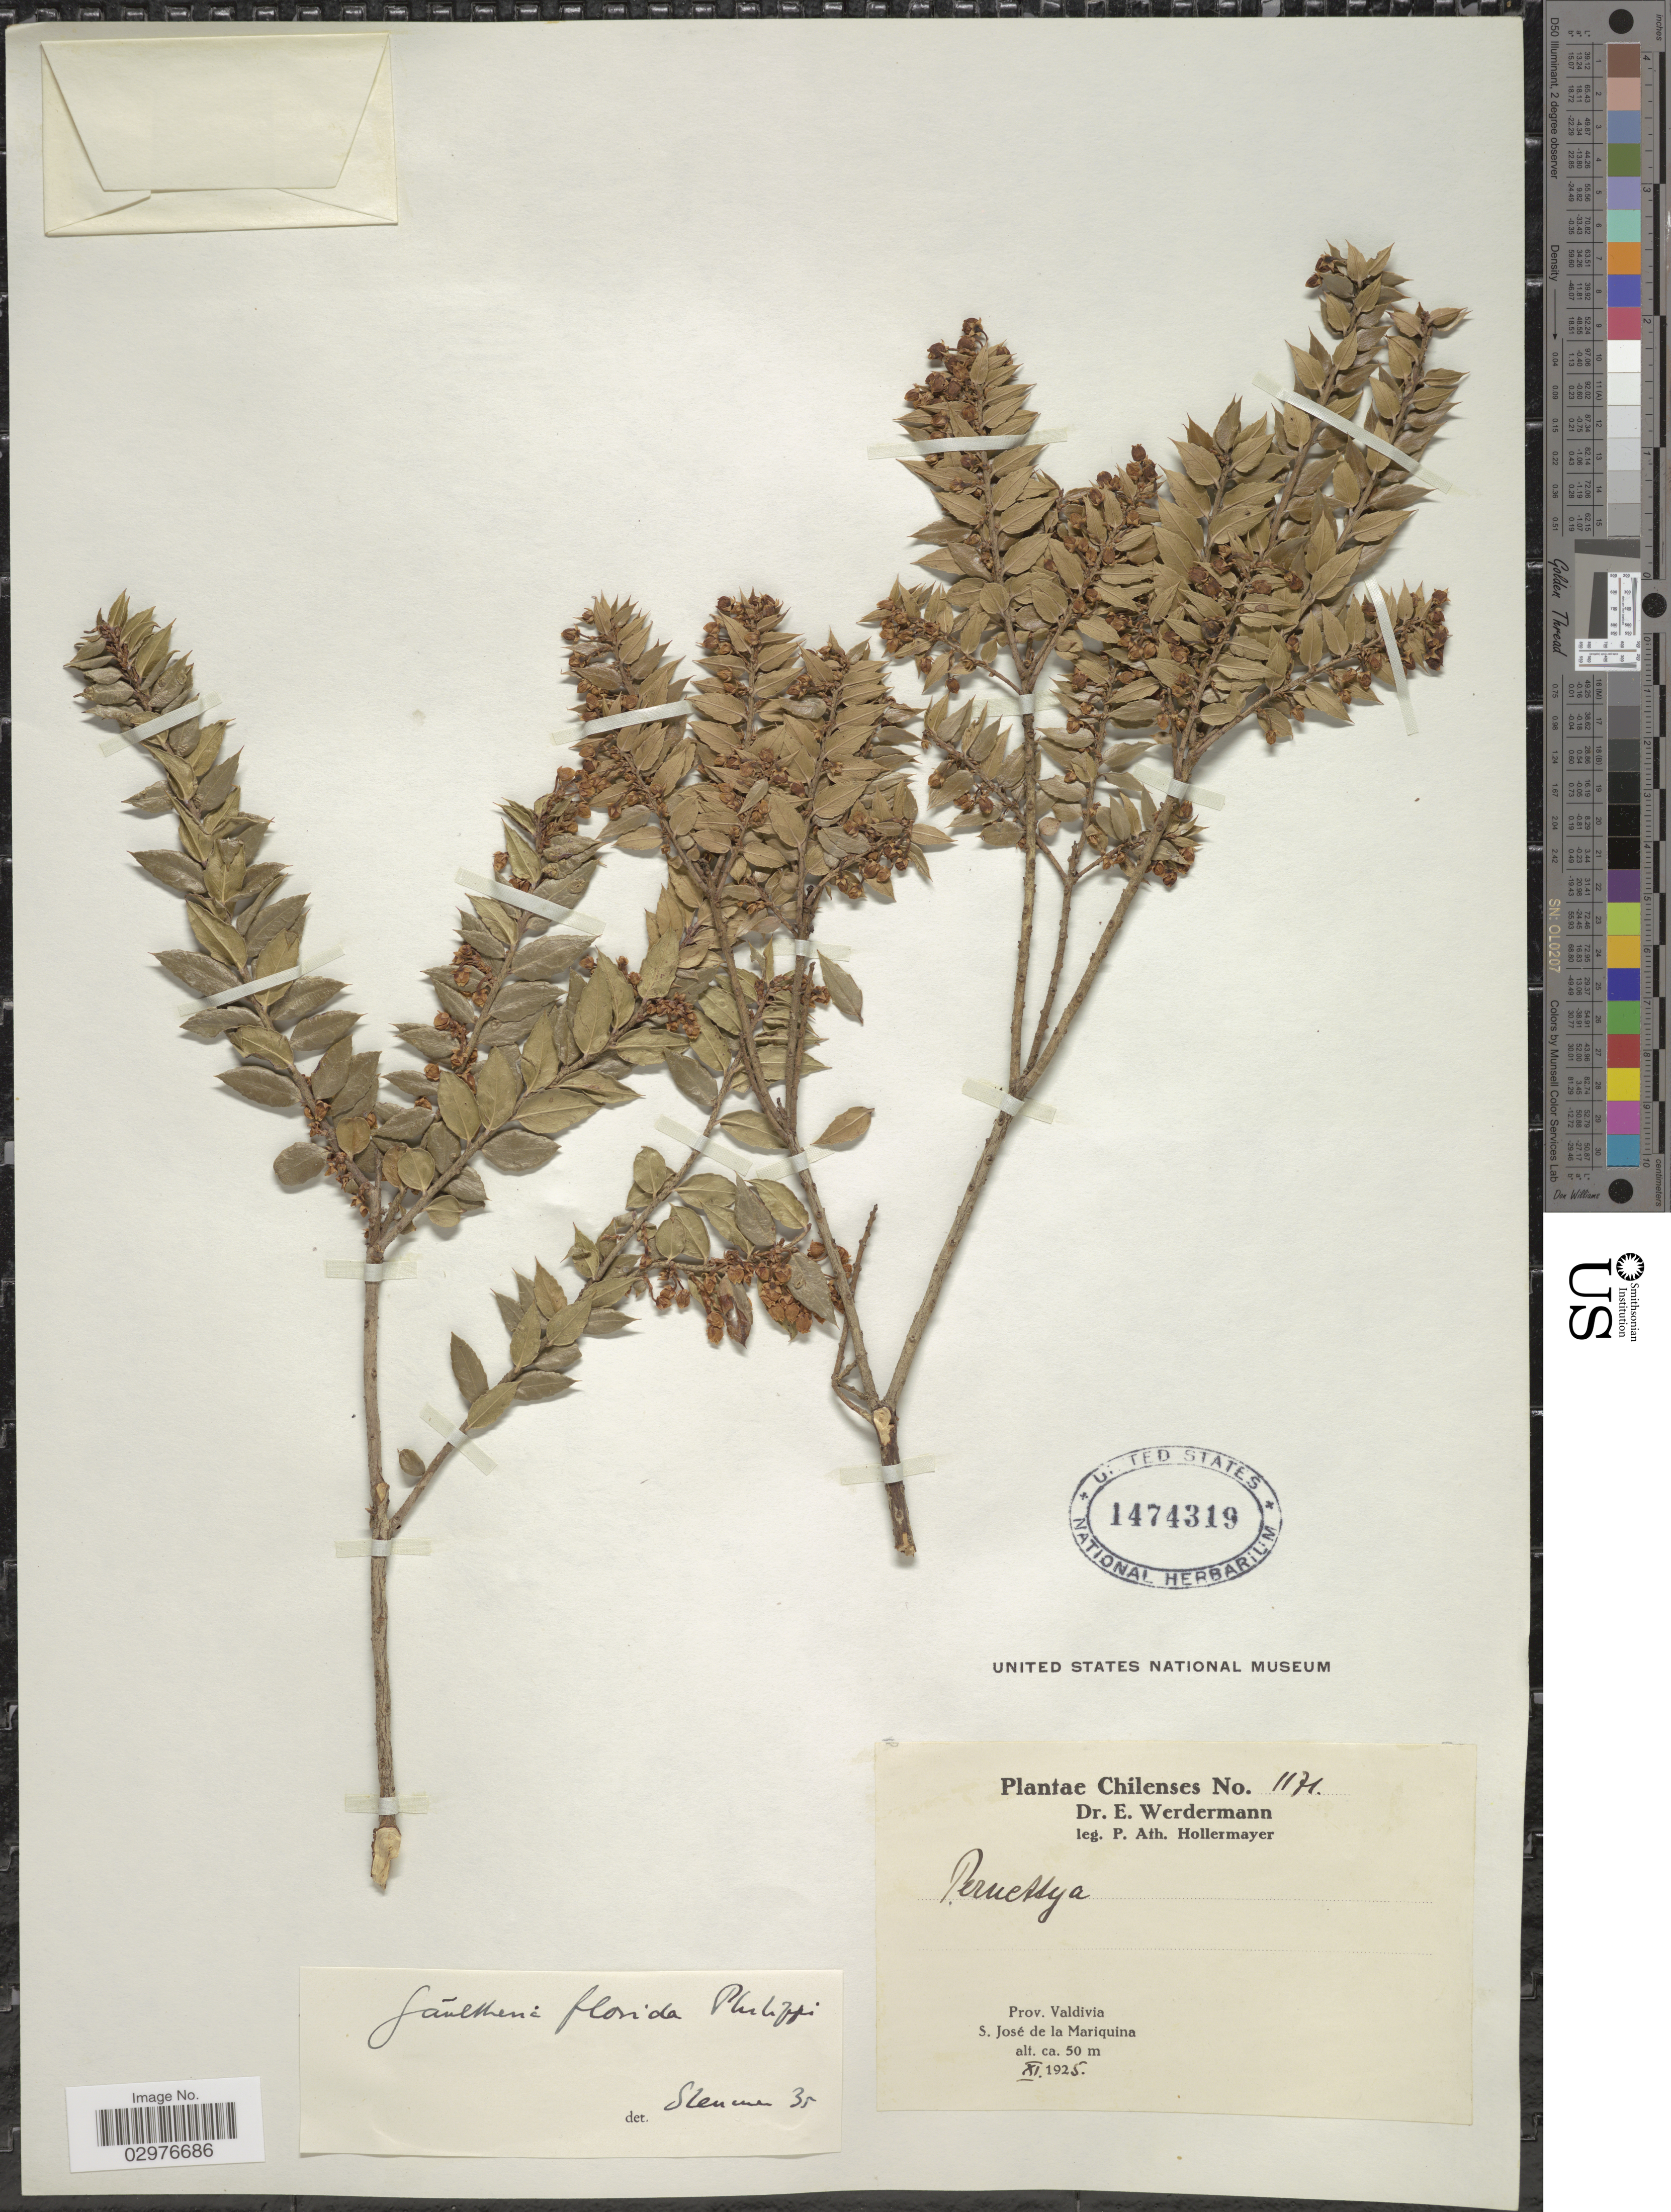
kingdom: Plantae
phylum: Tracheophyta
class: Magnoliopsida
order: Ericales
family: Ericaceae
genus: Gaultheria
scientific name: Gaultheria phillyreifolia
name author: (Pers.) Sleumer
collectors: P. Hollermayer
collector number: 1171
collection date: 1925-11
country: Chile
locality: Prov. Valdivia. S. José de la Mariquina.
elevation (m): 50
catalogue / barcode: US 1474319